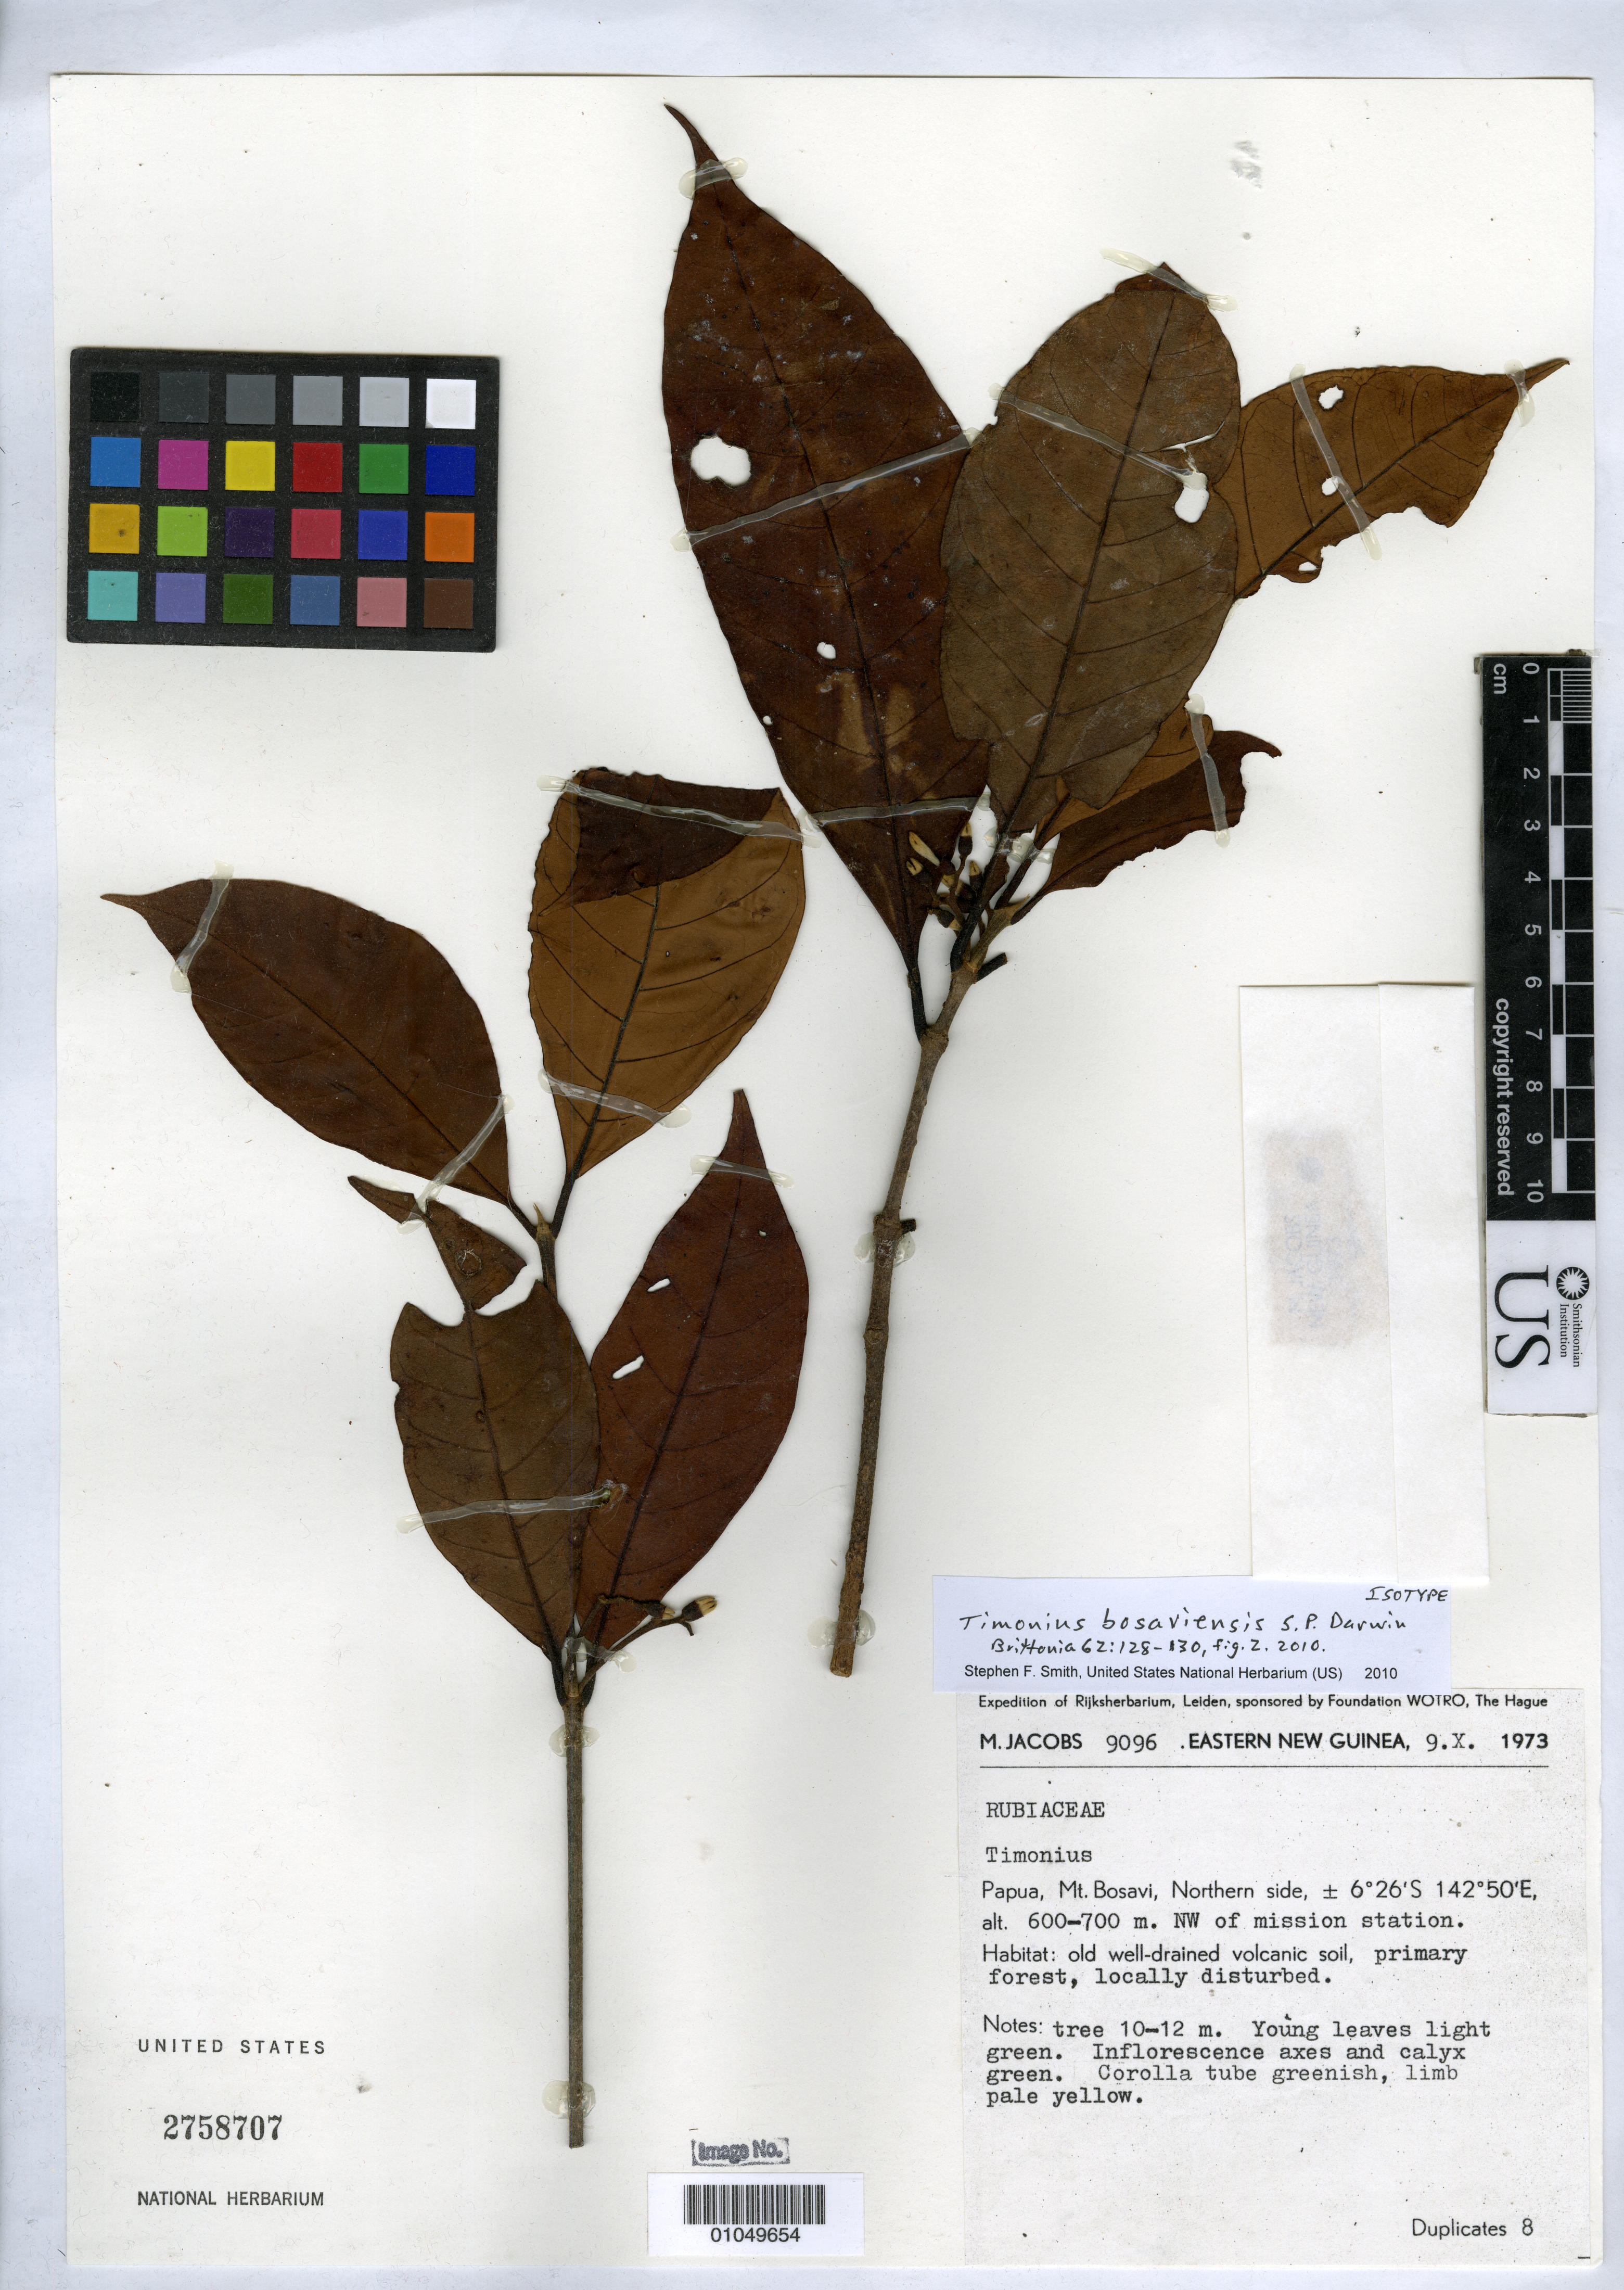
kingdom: Plantae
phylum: Tracheophyta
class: Magnoliopsida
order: Gentianales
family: Rubiaceae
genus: Timonius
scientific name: Timonius bosaviensis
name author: S.P. Darwin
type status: Isotype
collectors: M. R. Jacobs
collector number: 9096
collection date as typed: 09 Oct 1973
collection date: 1973-10-09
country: Papua New Guinea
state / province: Southern Highlands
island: New Guinea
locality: Mt. Bosavi, northern side, NW of mission station.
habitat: Old well-drained volcanic soil, primary forest, locally disturbed.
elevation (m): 600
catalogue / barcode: US 2758707